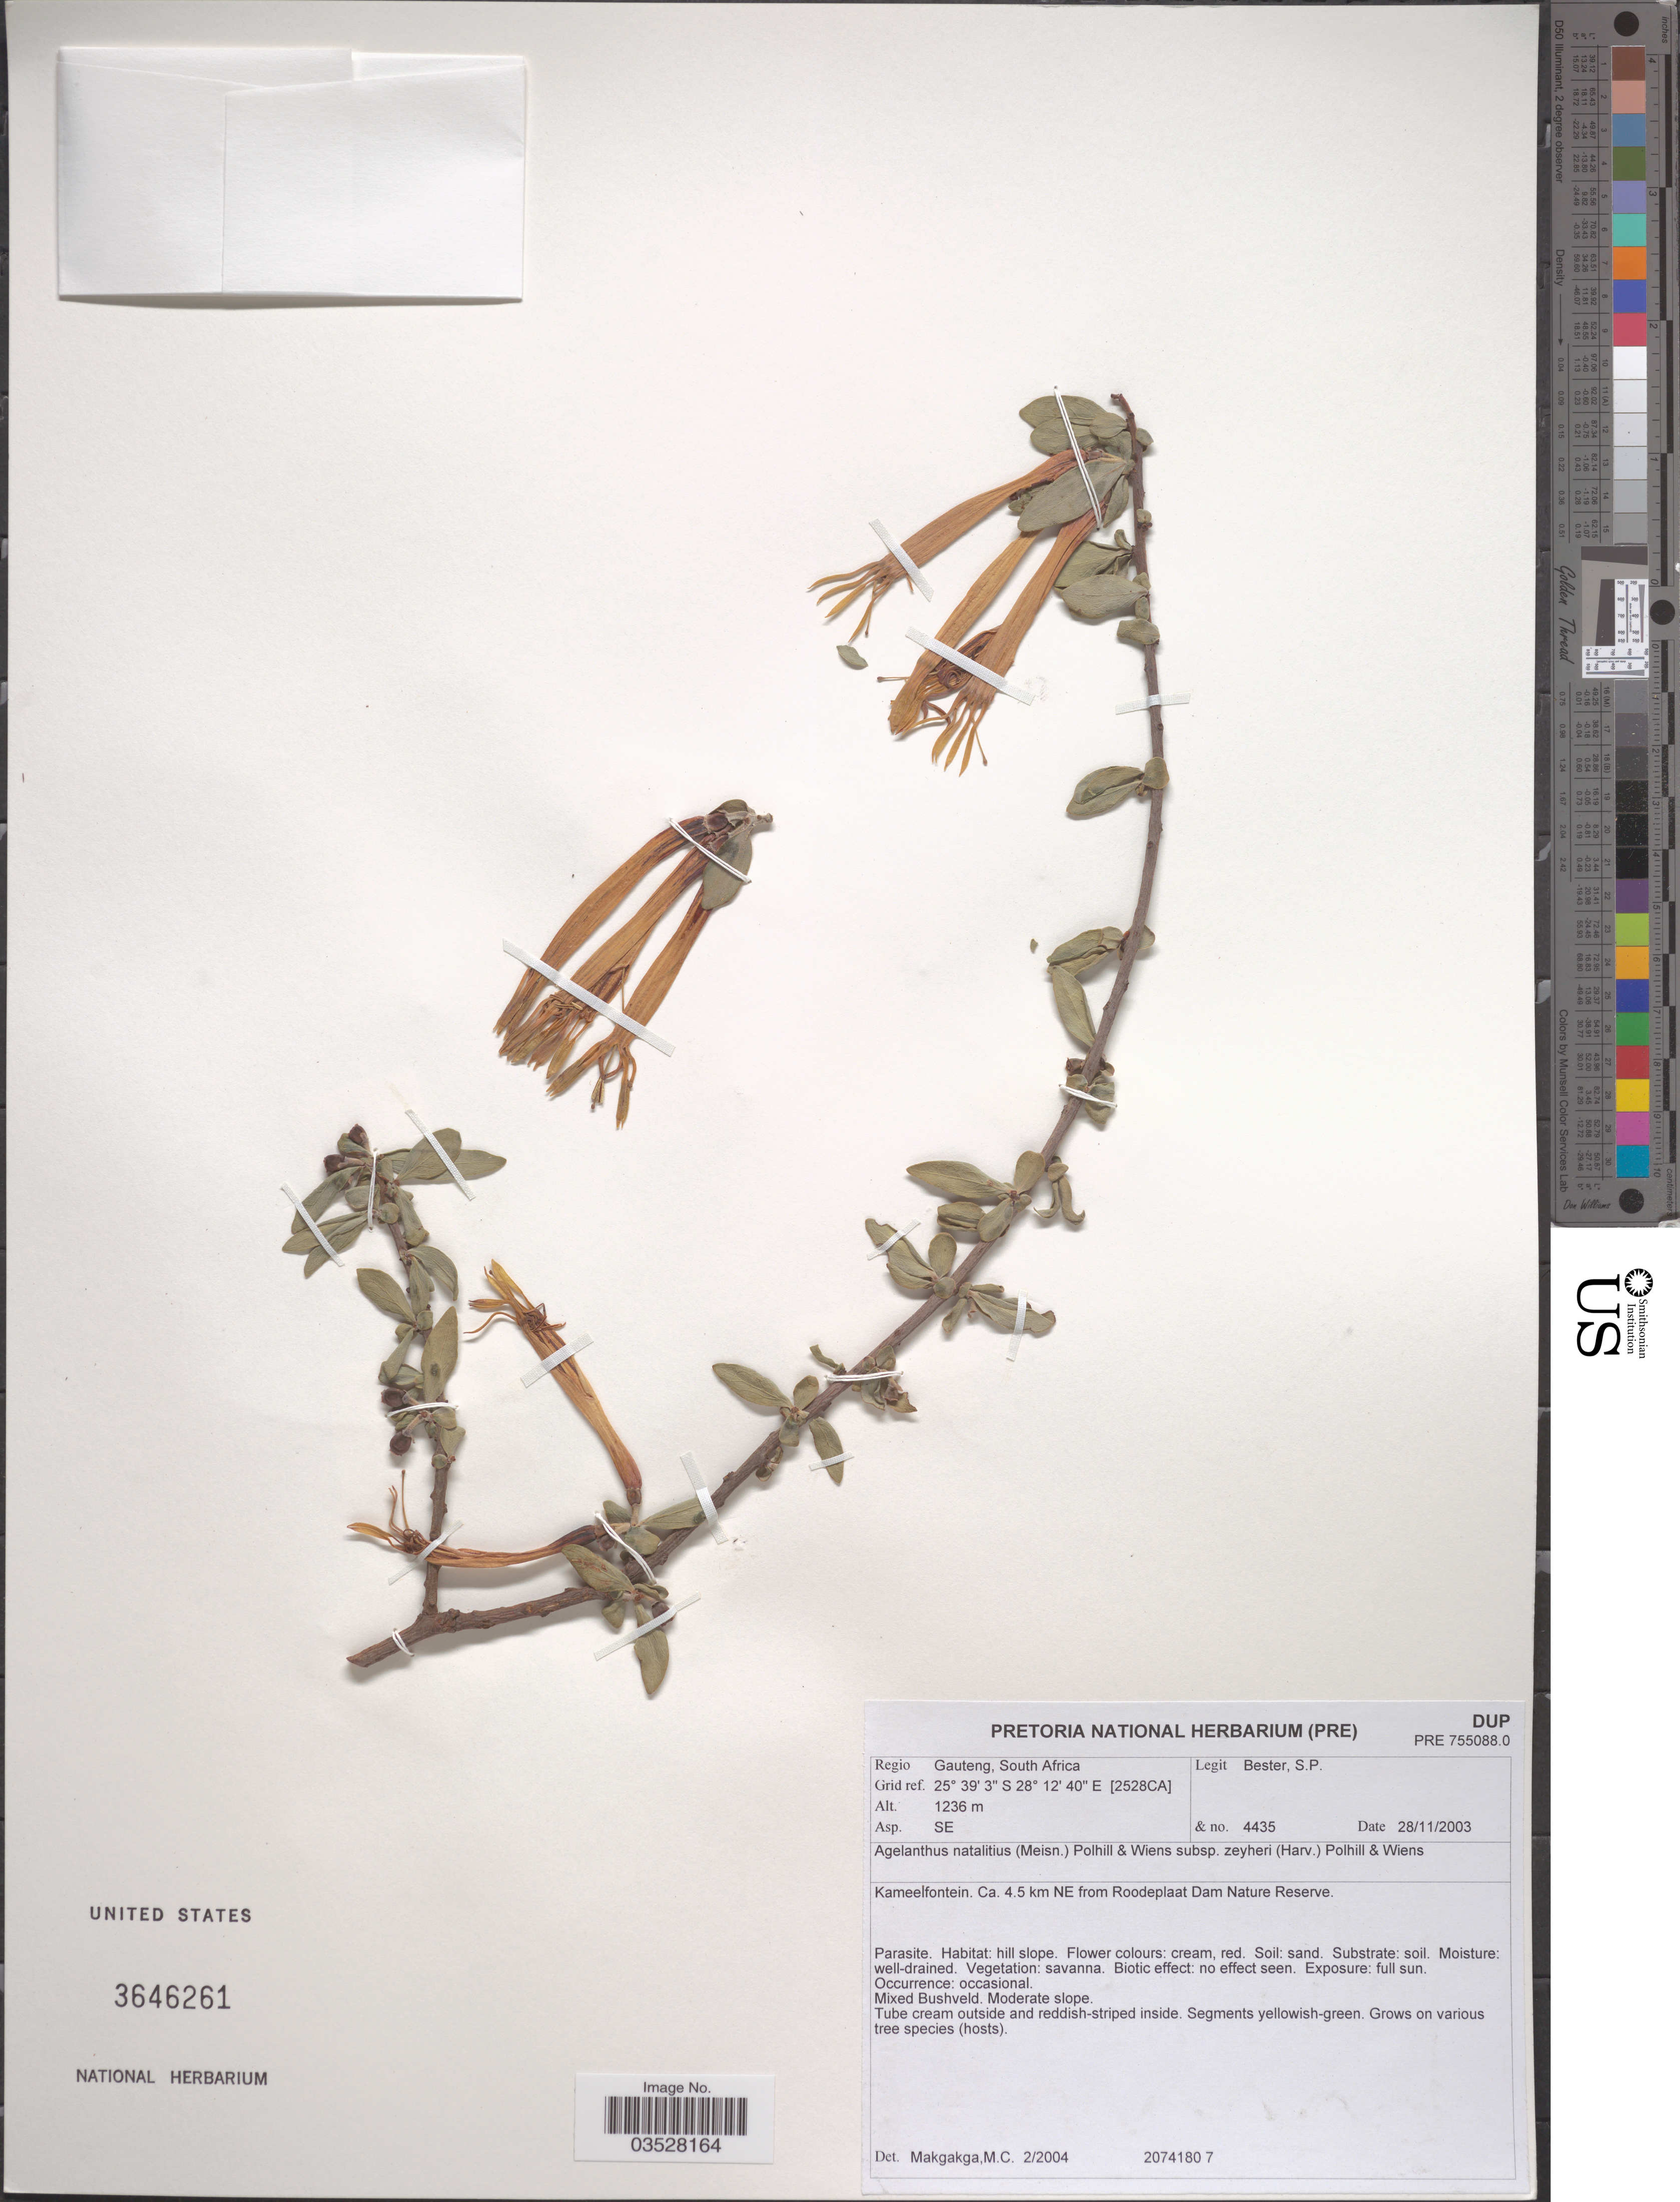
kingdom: Plantae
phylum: Tracheophyta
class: Magnoliopsida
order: Santalales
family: Loranthaceae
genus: Agelanthus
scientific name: Agelanthus natalitius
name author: (Meisn.) Polhill & Wiens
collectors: S. Bester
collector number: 4435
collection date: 2003-11-28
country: South Africa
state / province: Gauteng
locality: Regio Gauteng, South Africa. Grid ref. [2528CA]. Kameelfontein. Ca. 4.5 km NE from Roodeplaat Dam Nature Reserve.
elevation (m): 1236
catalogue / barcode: US 3646261